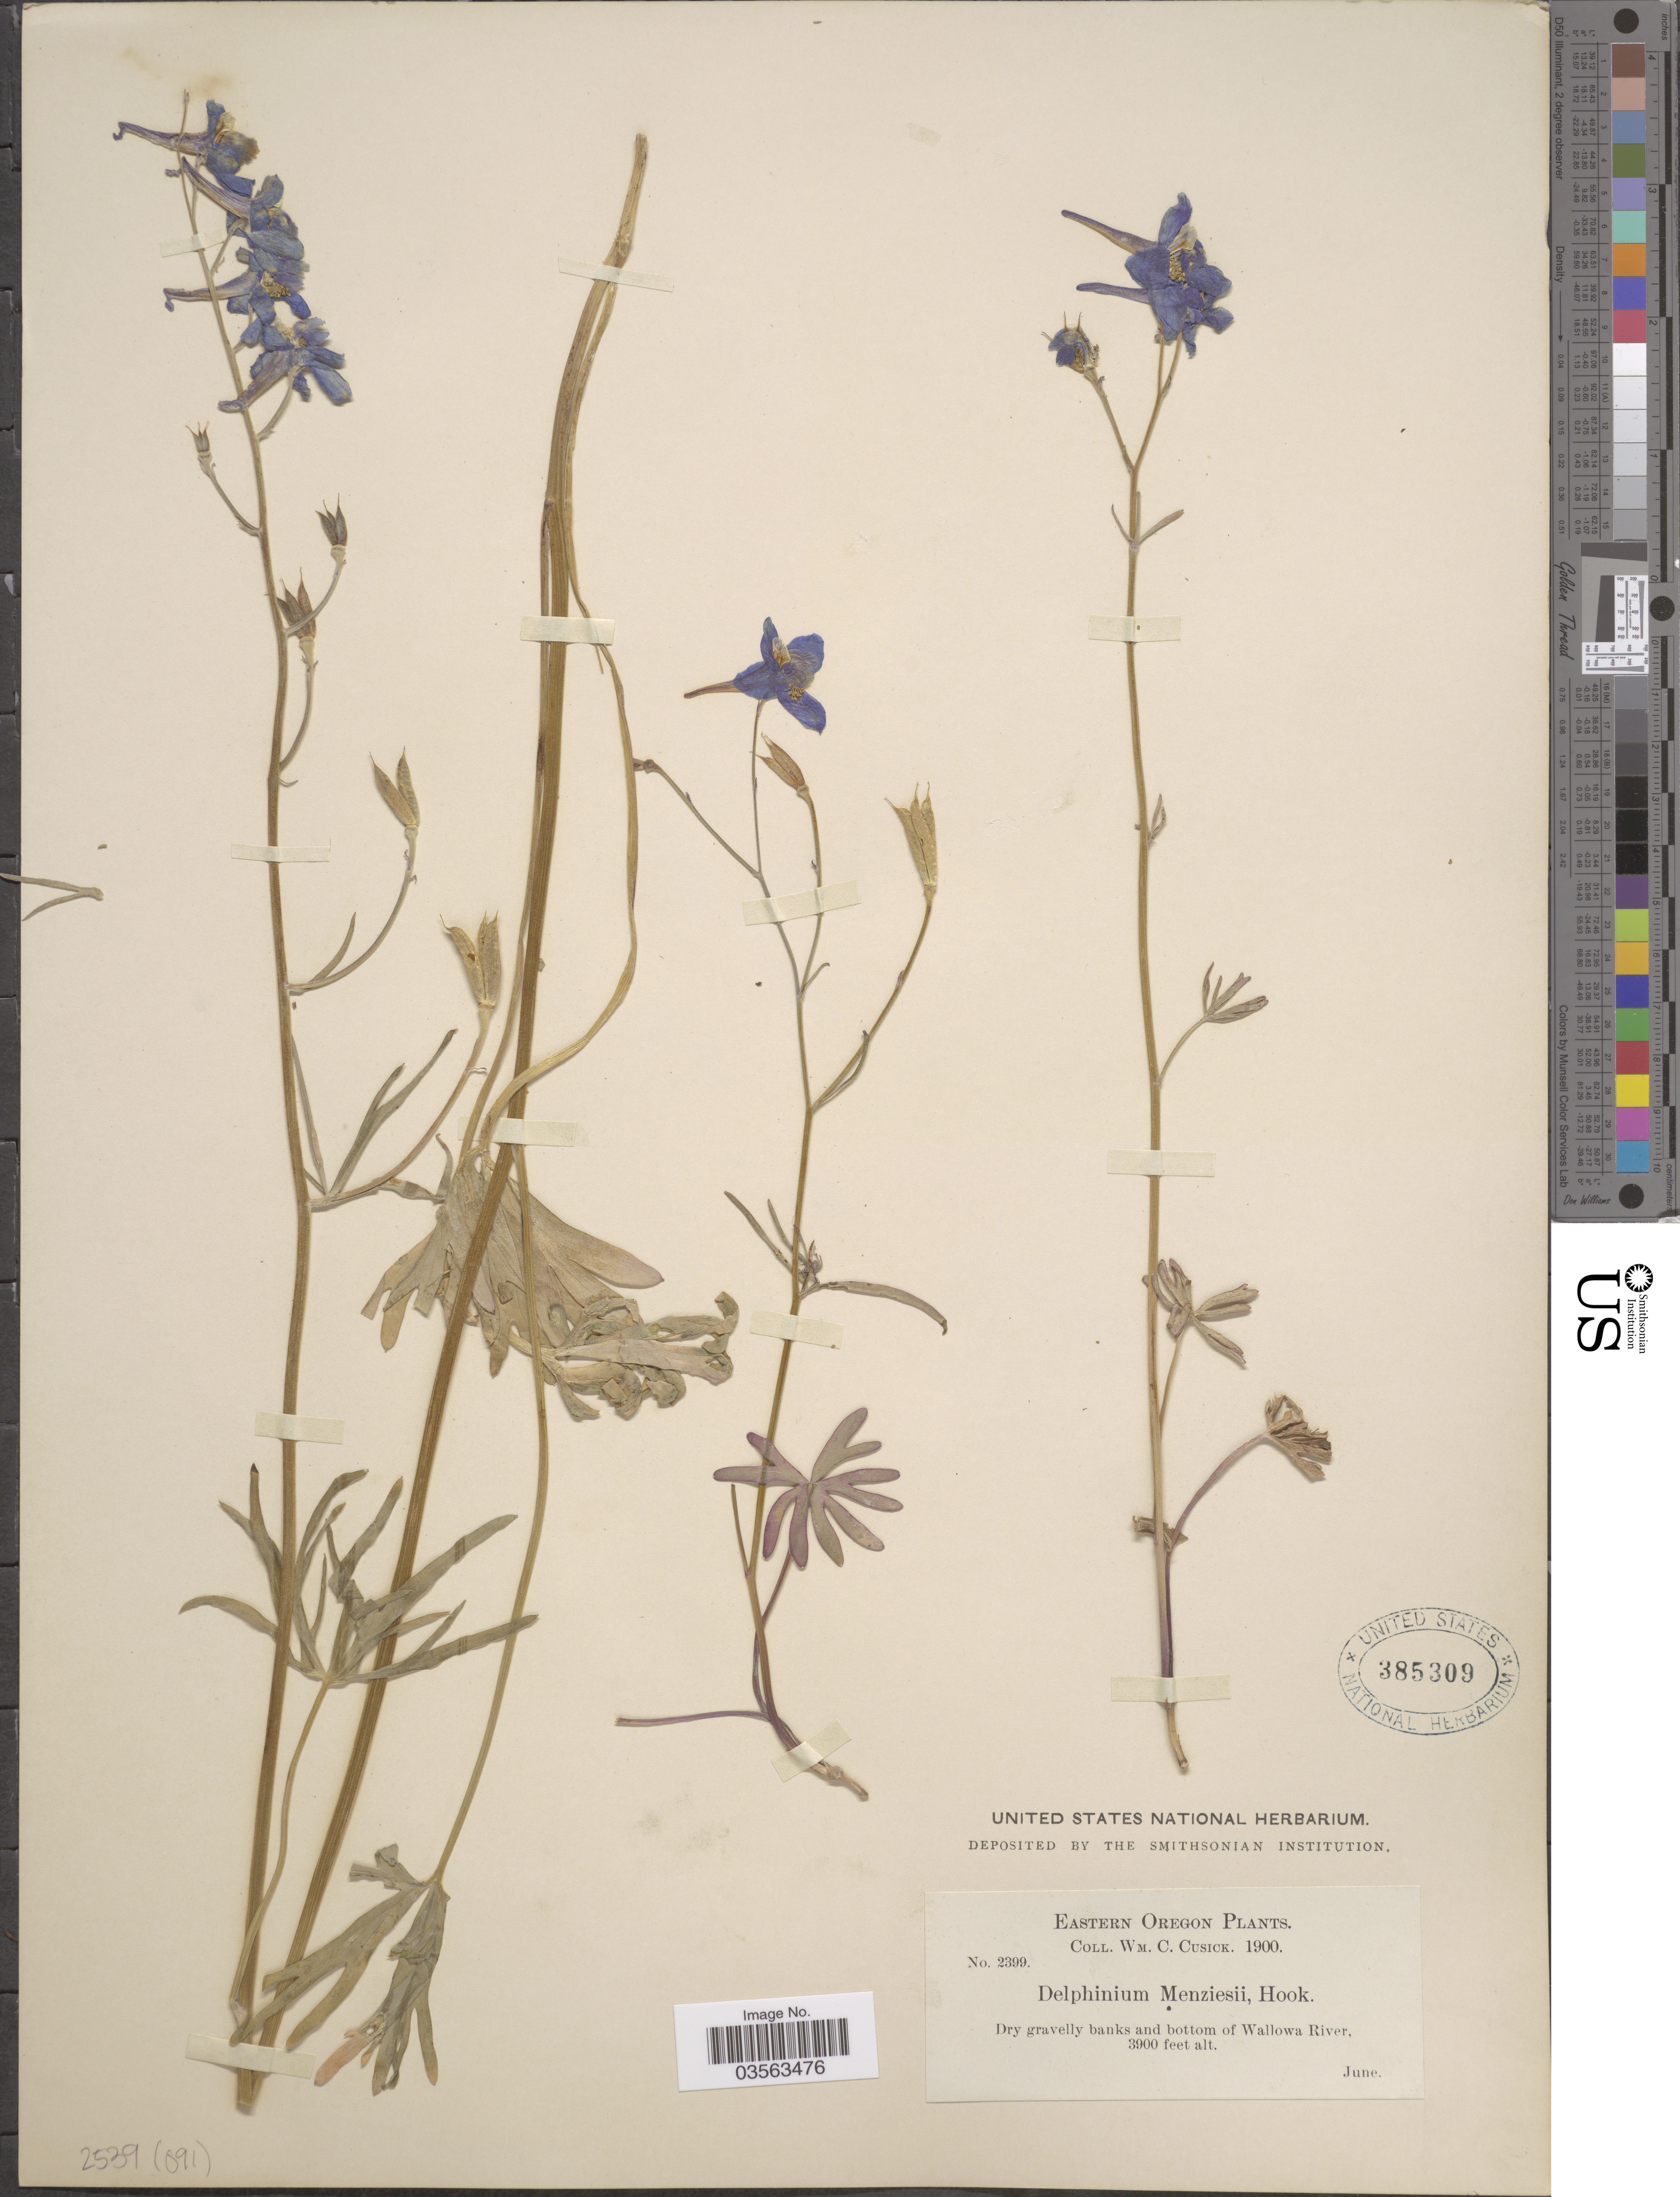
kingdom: Plantae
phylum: Tracheophyta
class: Magnoliopsida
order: Ranunculales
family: Ranunculaceae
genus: Delphinium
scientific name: Delphinium menziesii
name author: DC.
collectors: W. C. Cusick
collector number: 2399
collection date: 1900-06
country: United States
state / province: Oregon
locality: Eastern Oregon. Dry gravelly banks and bottom of Wallowa River.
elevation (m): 1189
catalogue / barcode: US 385309